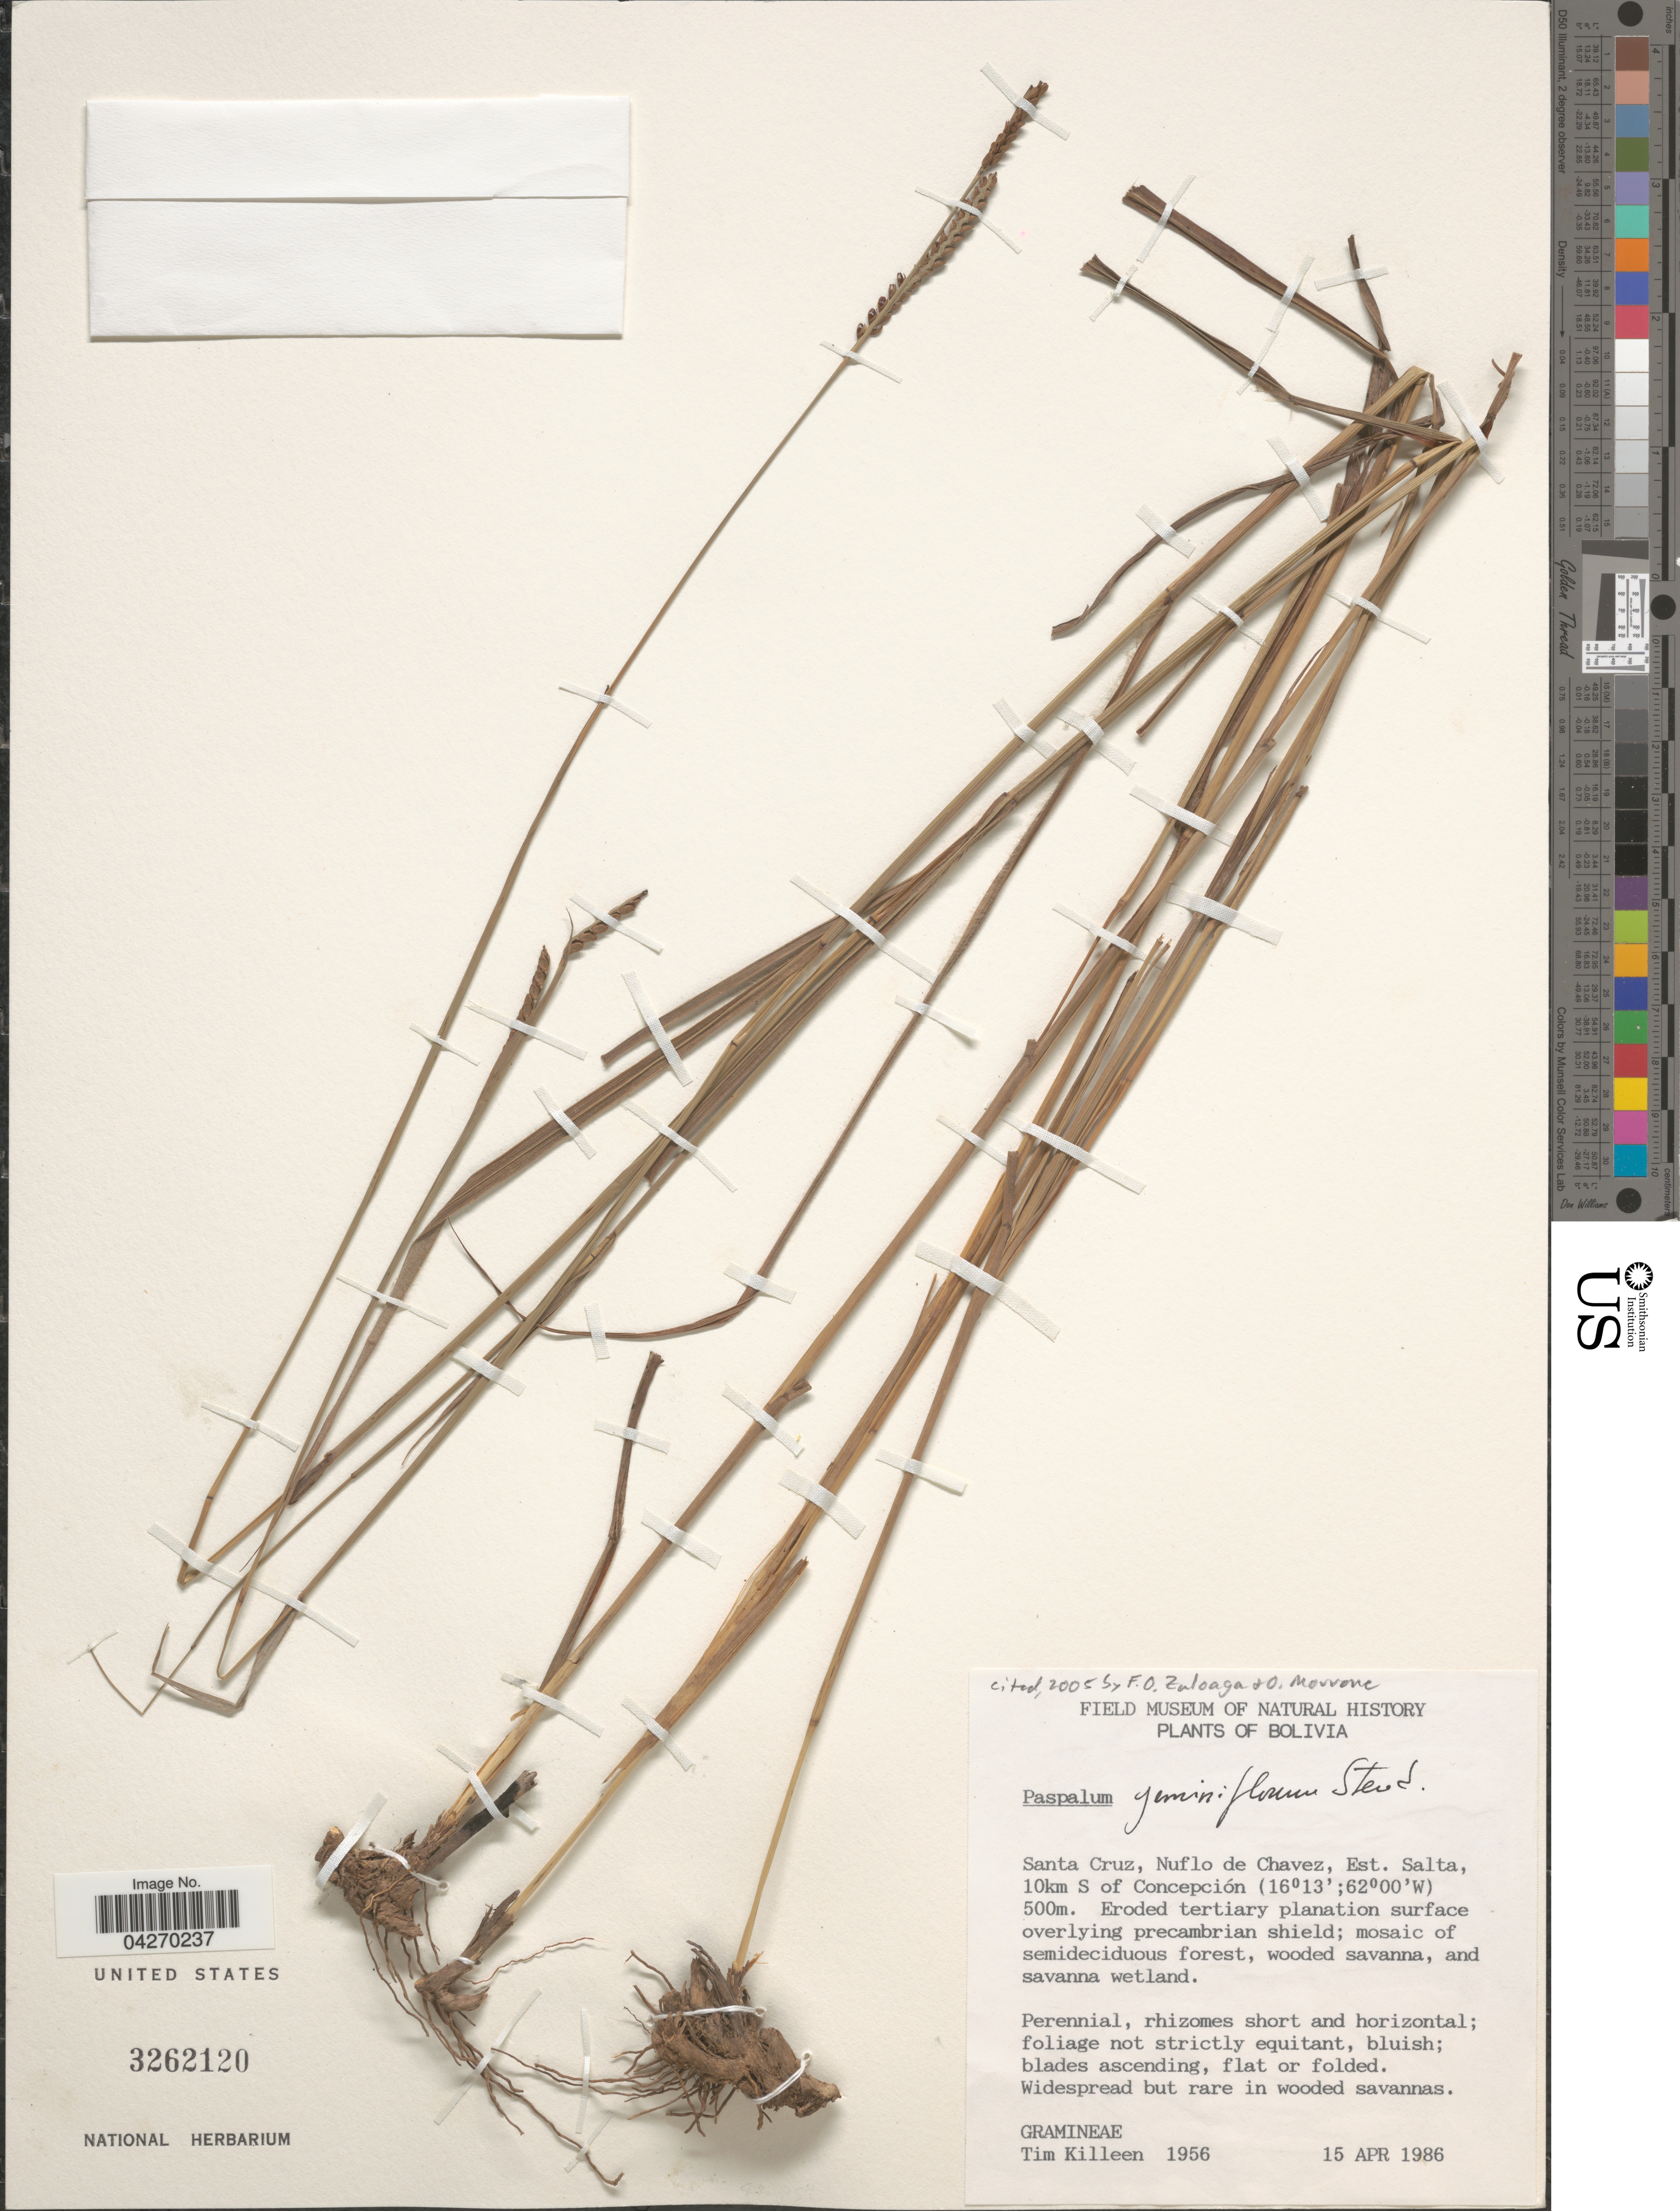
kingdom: Plantae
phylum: Tracheophyta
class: Liliopsida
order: Poales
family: Poaceae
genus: Paspalum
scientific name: Paspalum geminiflorum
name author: Steud.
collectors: T. J. Killeen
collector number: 1956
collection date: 1986-04-15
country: Bolivia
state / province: Santa Cruz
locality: Nuflo de Chavez, Est. Salta, 10km S of Concepción.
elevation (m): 500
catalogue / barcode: US 3262120